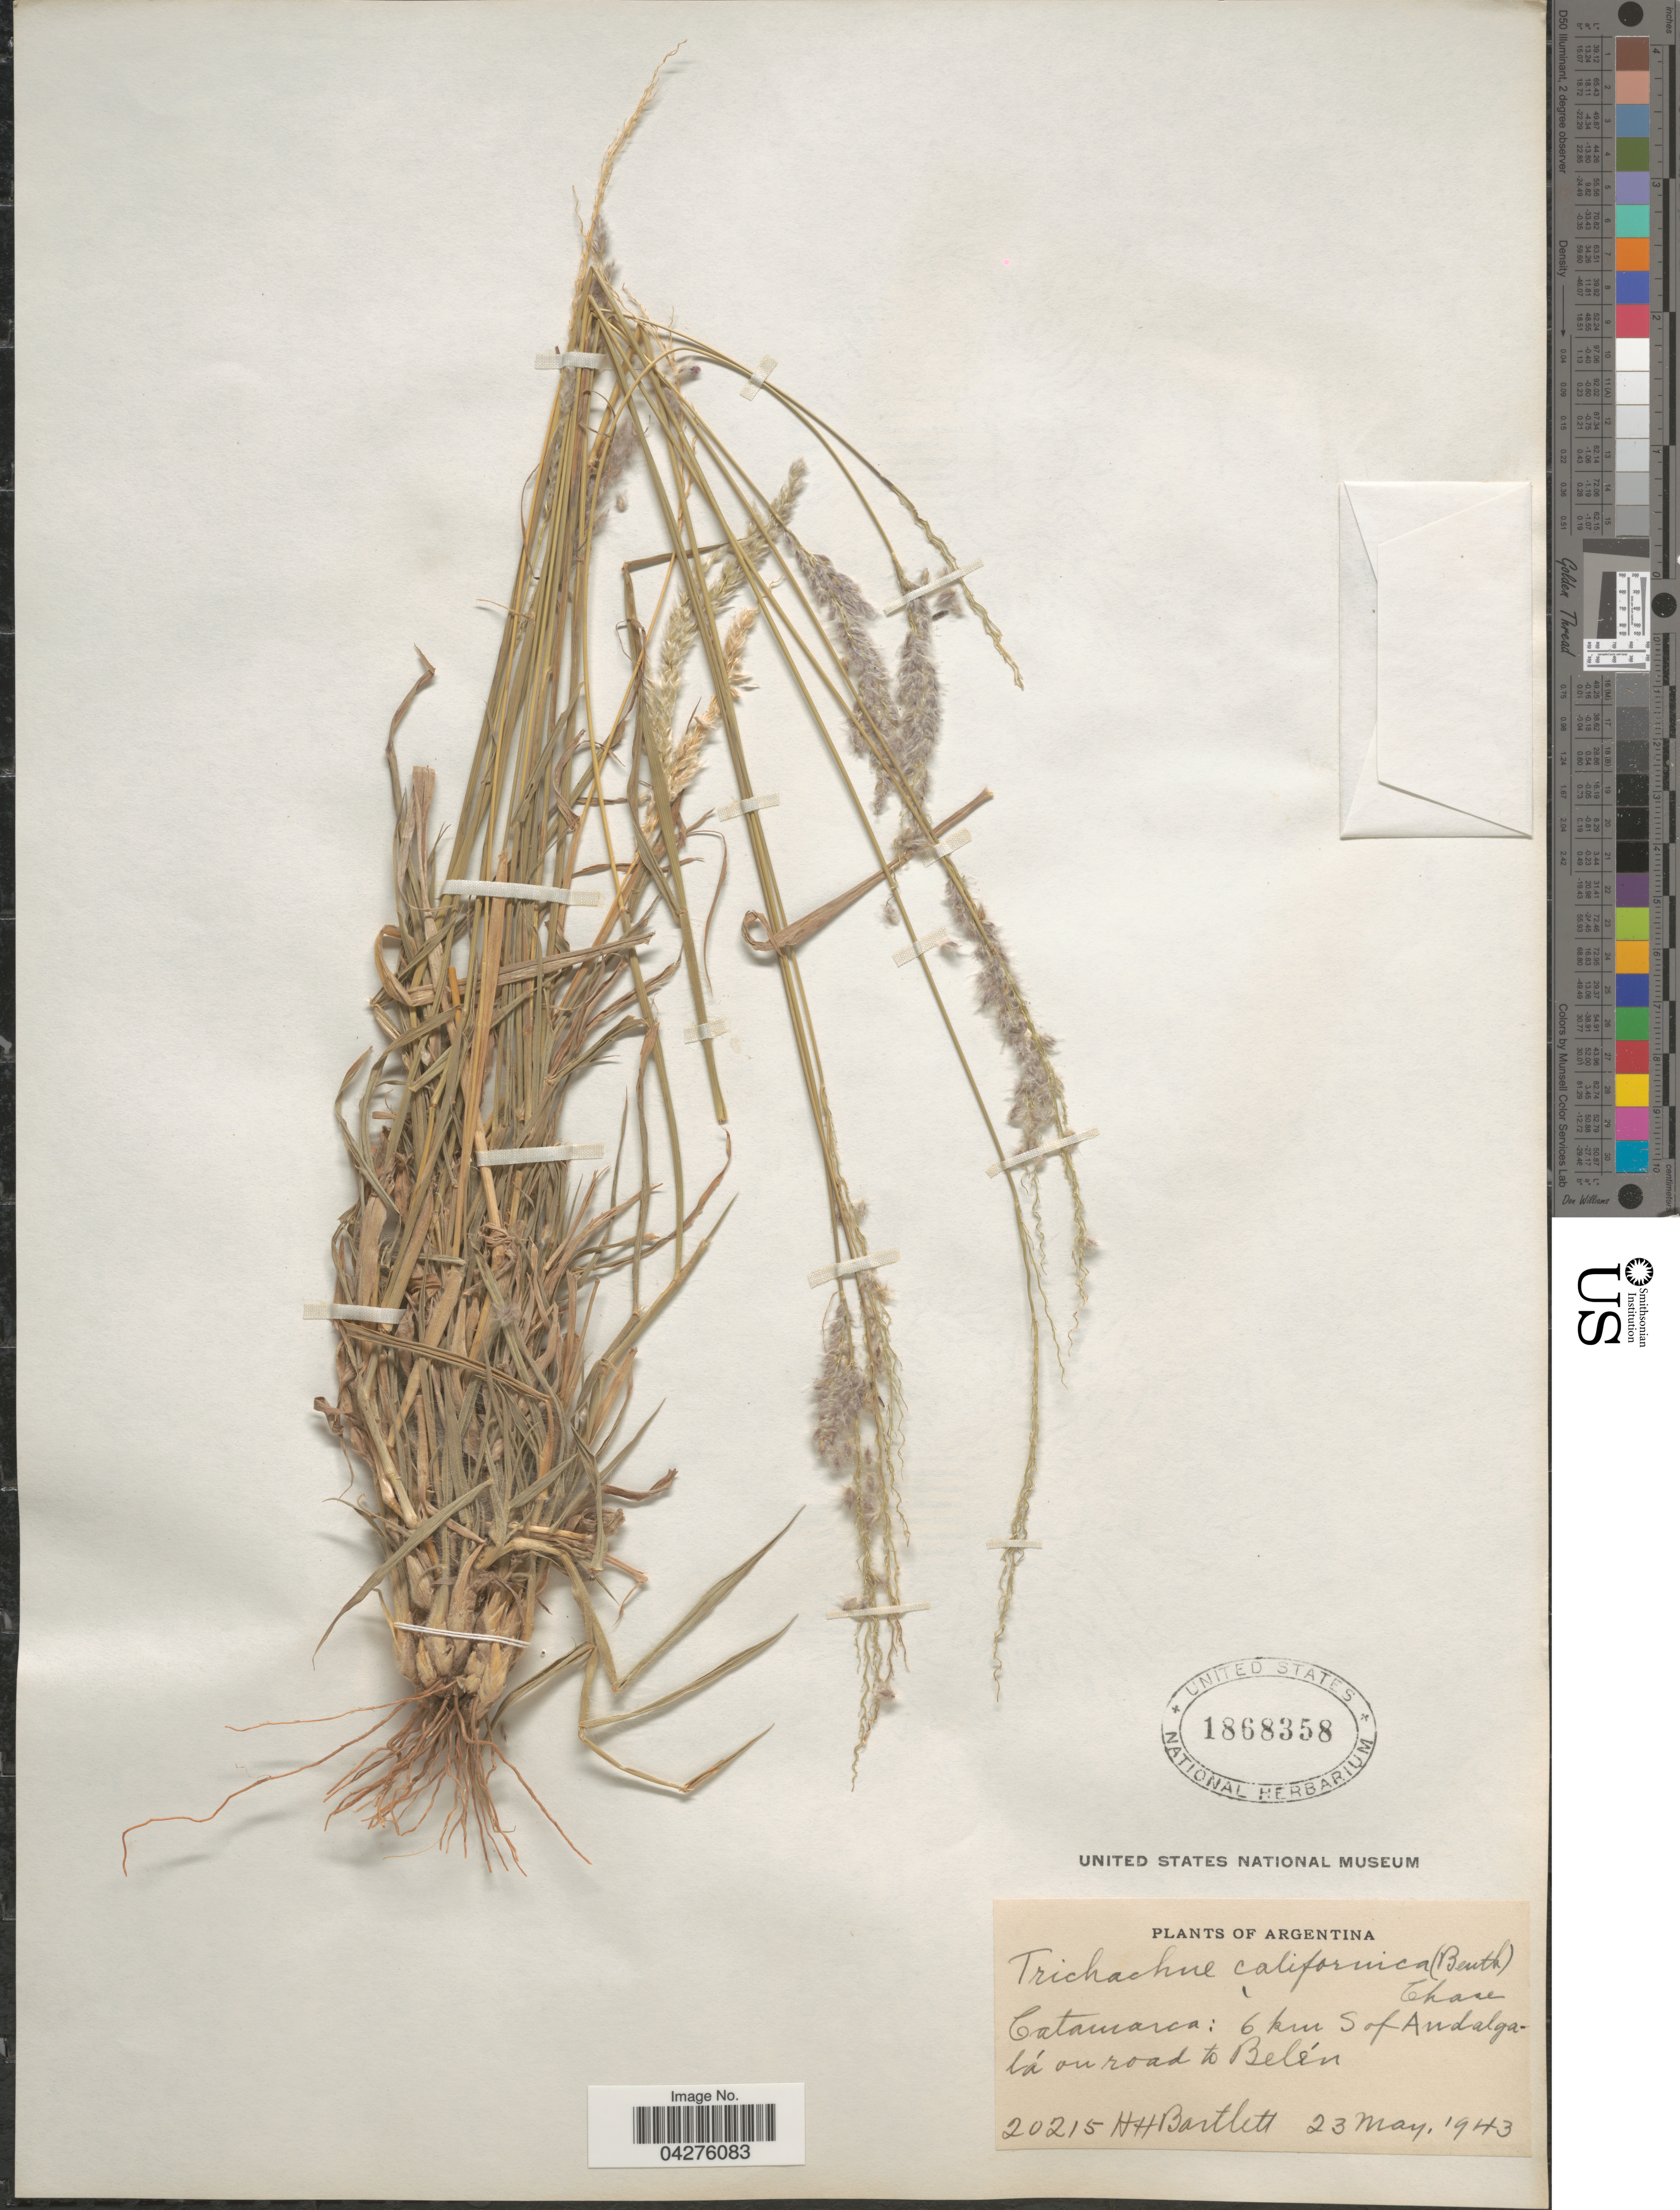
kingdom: Plantae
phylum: Tracheophyta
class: Liliopsida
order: Poales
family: Poaceae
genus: Digitaria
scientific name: Digitaria californica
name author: (Benth.) Henr.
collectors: H. H. Bartlett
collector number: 20215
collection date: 1943-05-23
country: Argentina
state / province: Catamarca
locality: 6 km S of Andalgalá on road to Belén.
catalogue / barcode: US 1868358